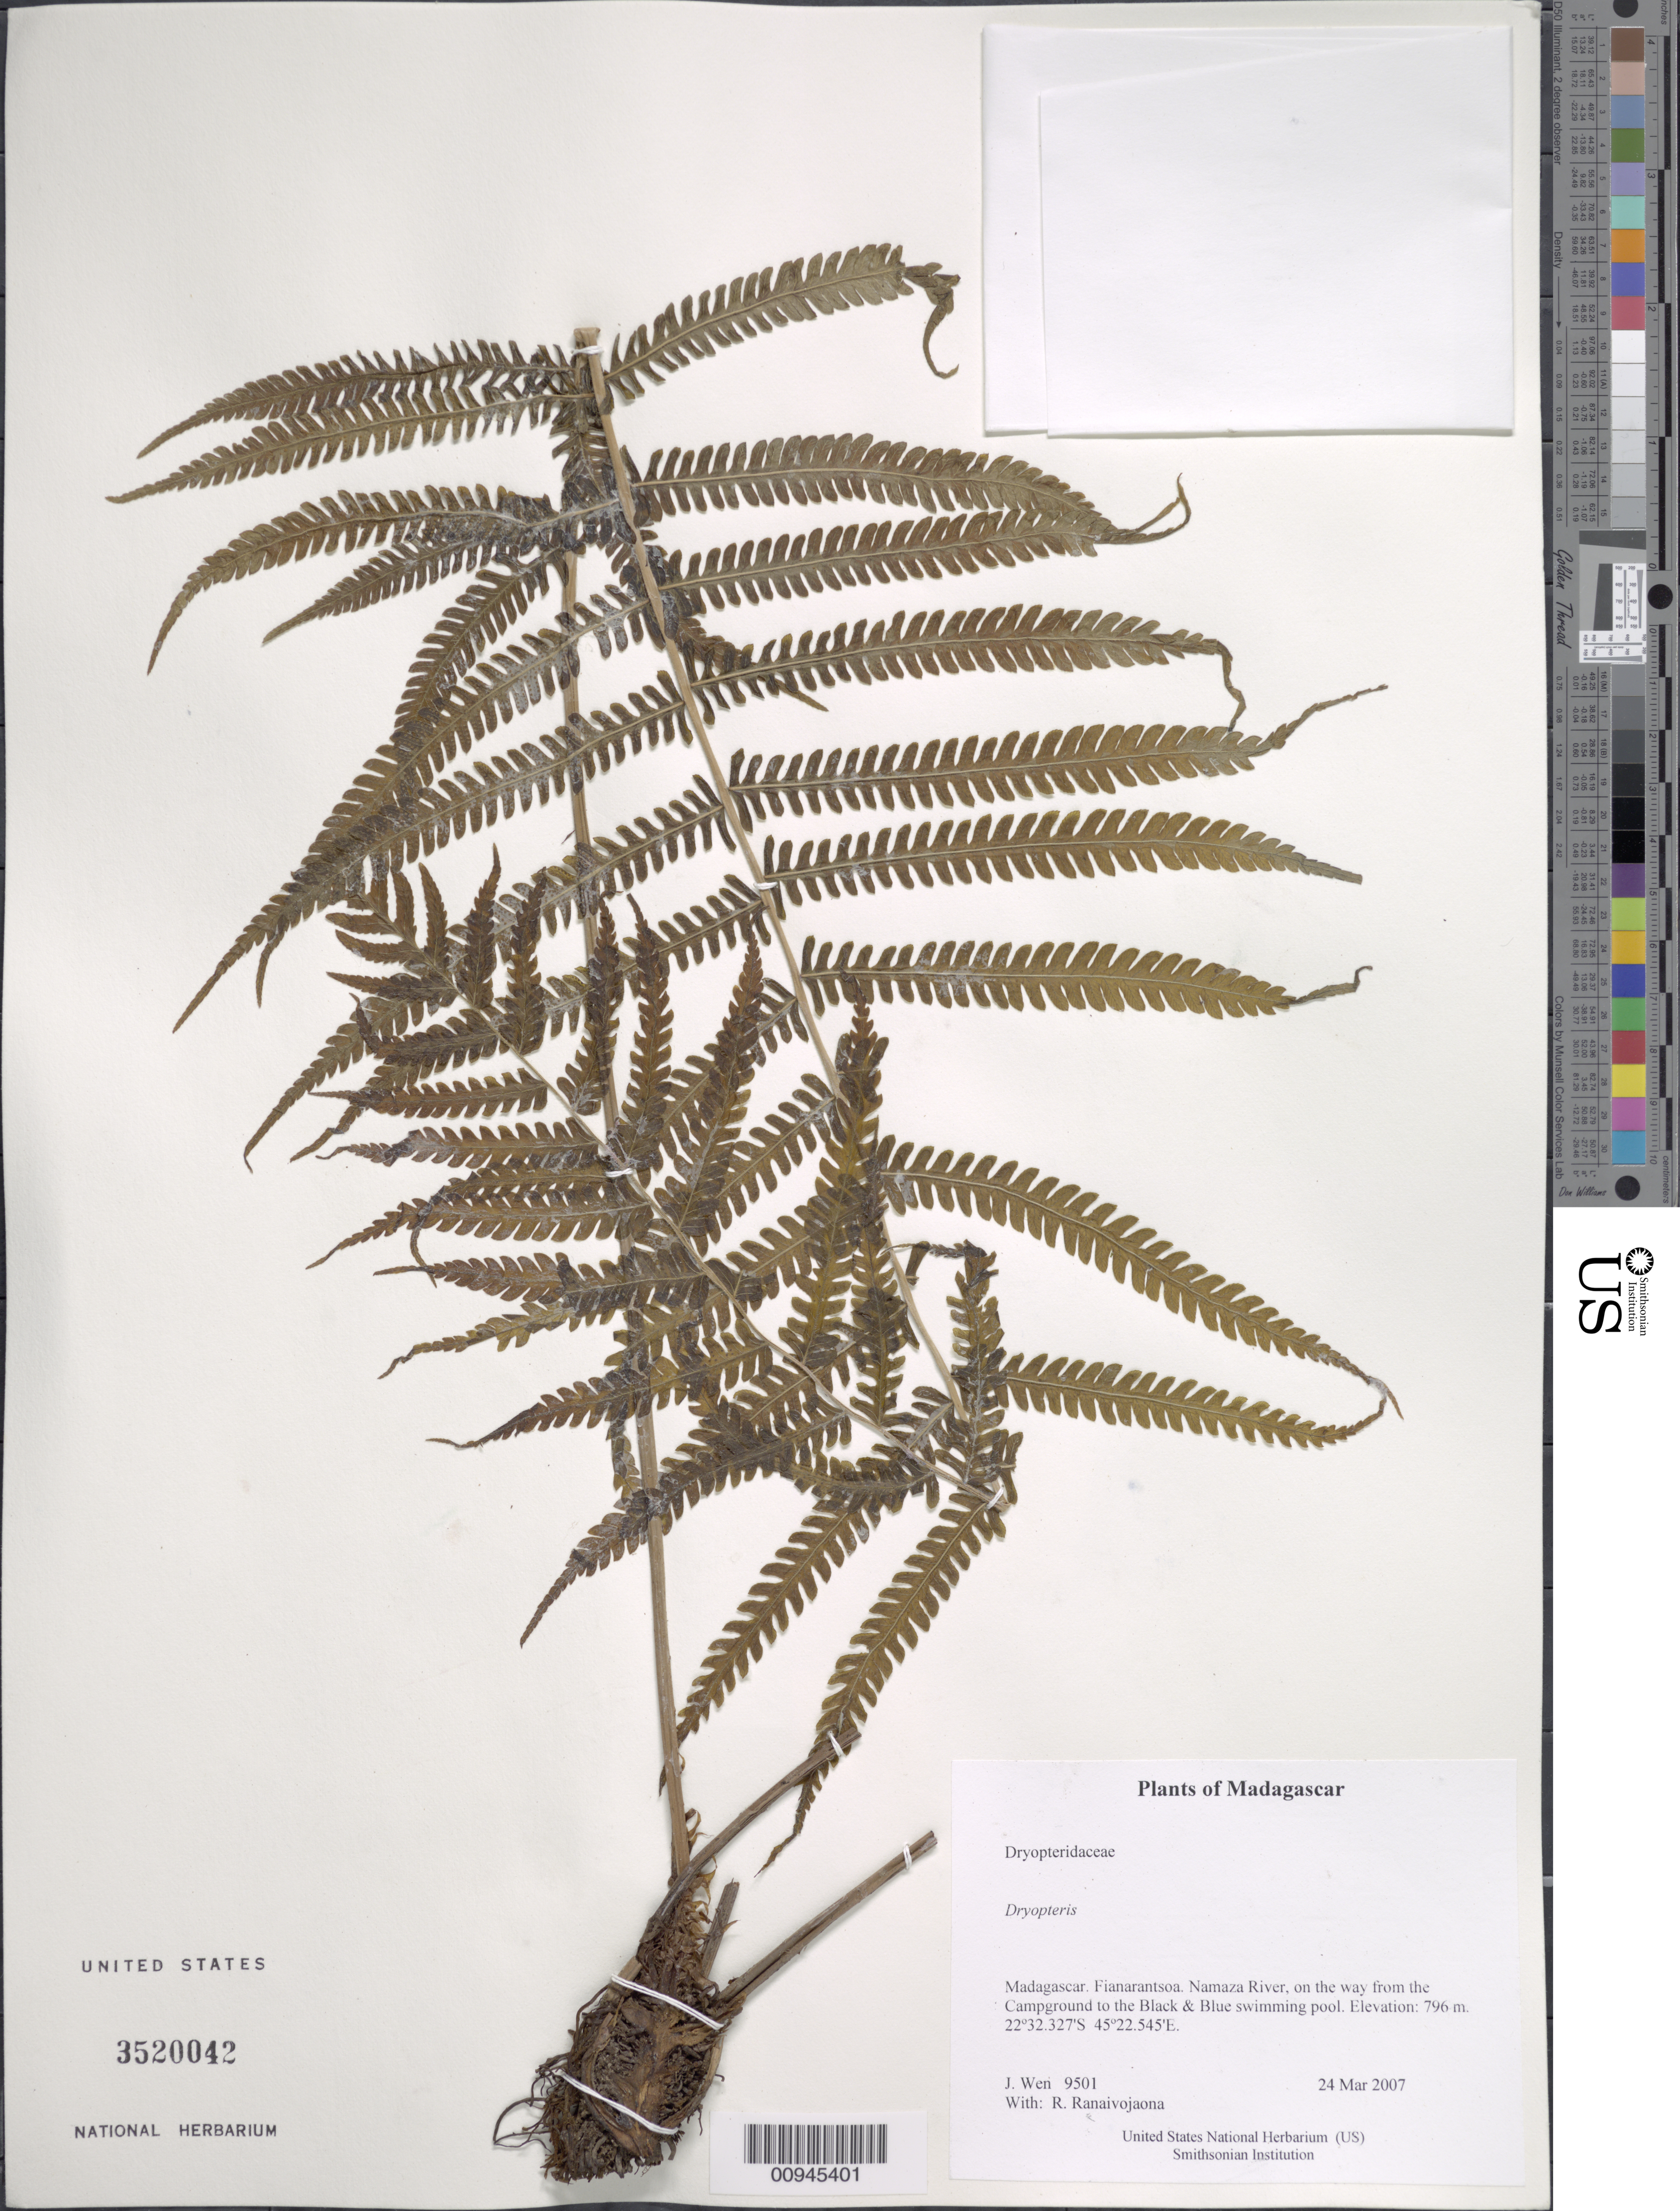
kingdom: Plantae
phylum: Tracheophyta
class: Polypodiopsida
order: Polypodiales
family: Thelypteridaceae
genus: Cyclosorus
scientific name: Cyclosorus sp.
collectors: J. Wen & R. Ranaivojaona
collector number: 9501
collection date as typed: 24 Mar 2007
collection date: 2007-03-24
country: Madagascar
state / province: Ihorombe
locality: Namaza River, on the way from the Campground to the Black & Blue swimming pool.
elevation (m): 796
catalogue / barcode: US 3520042